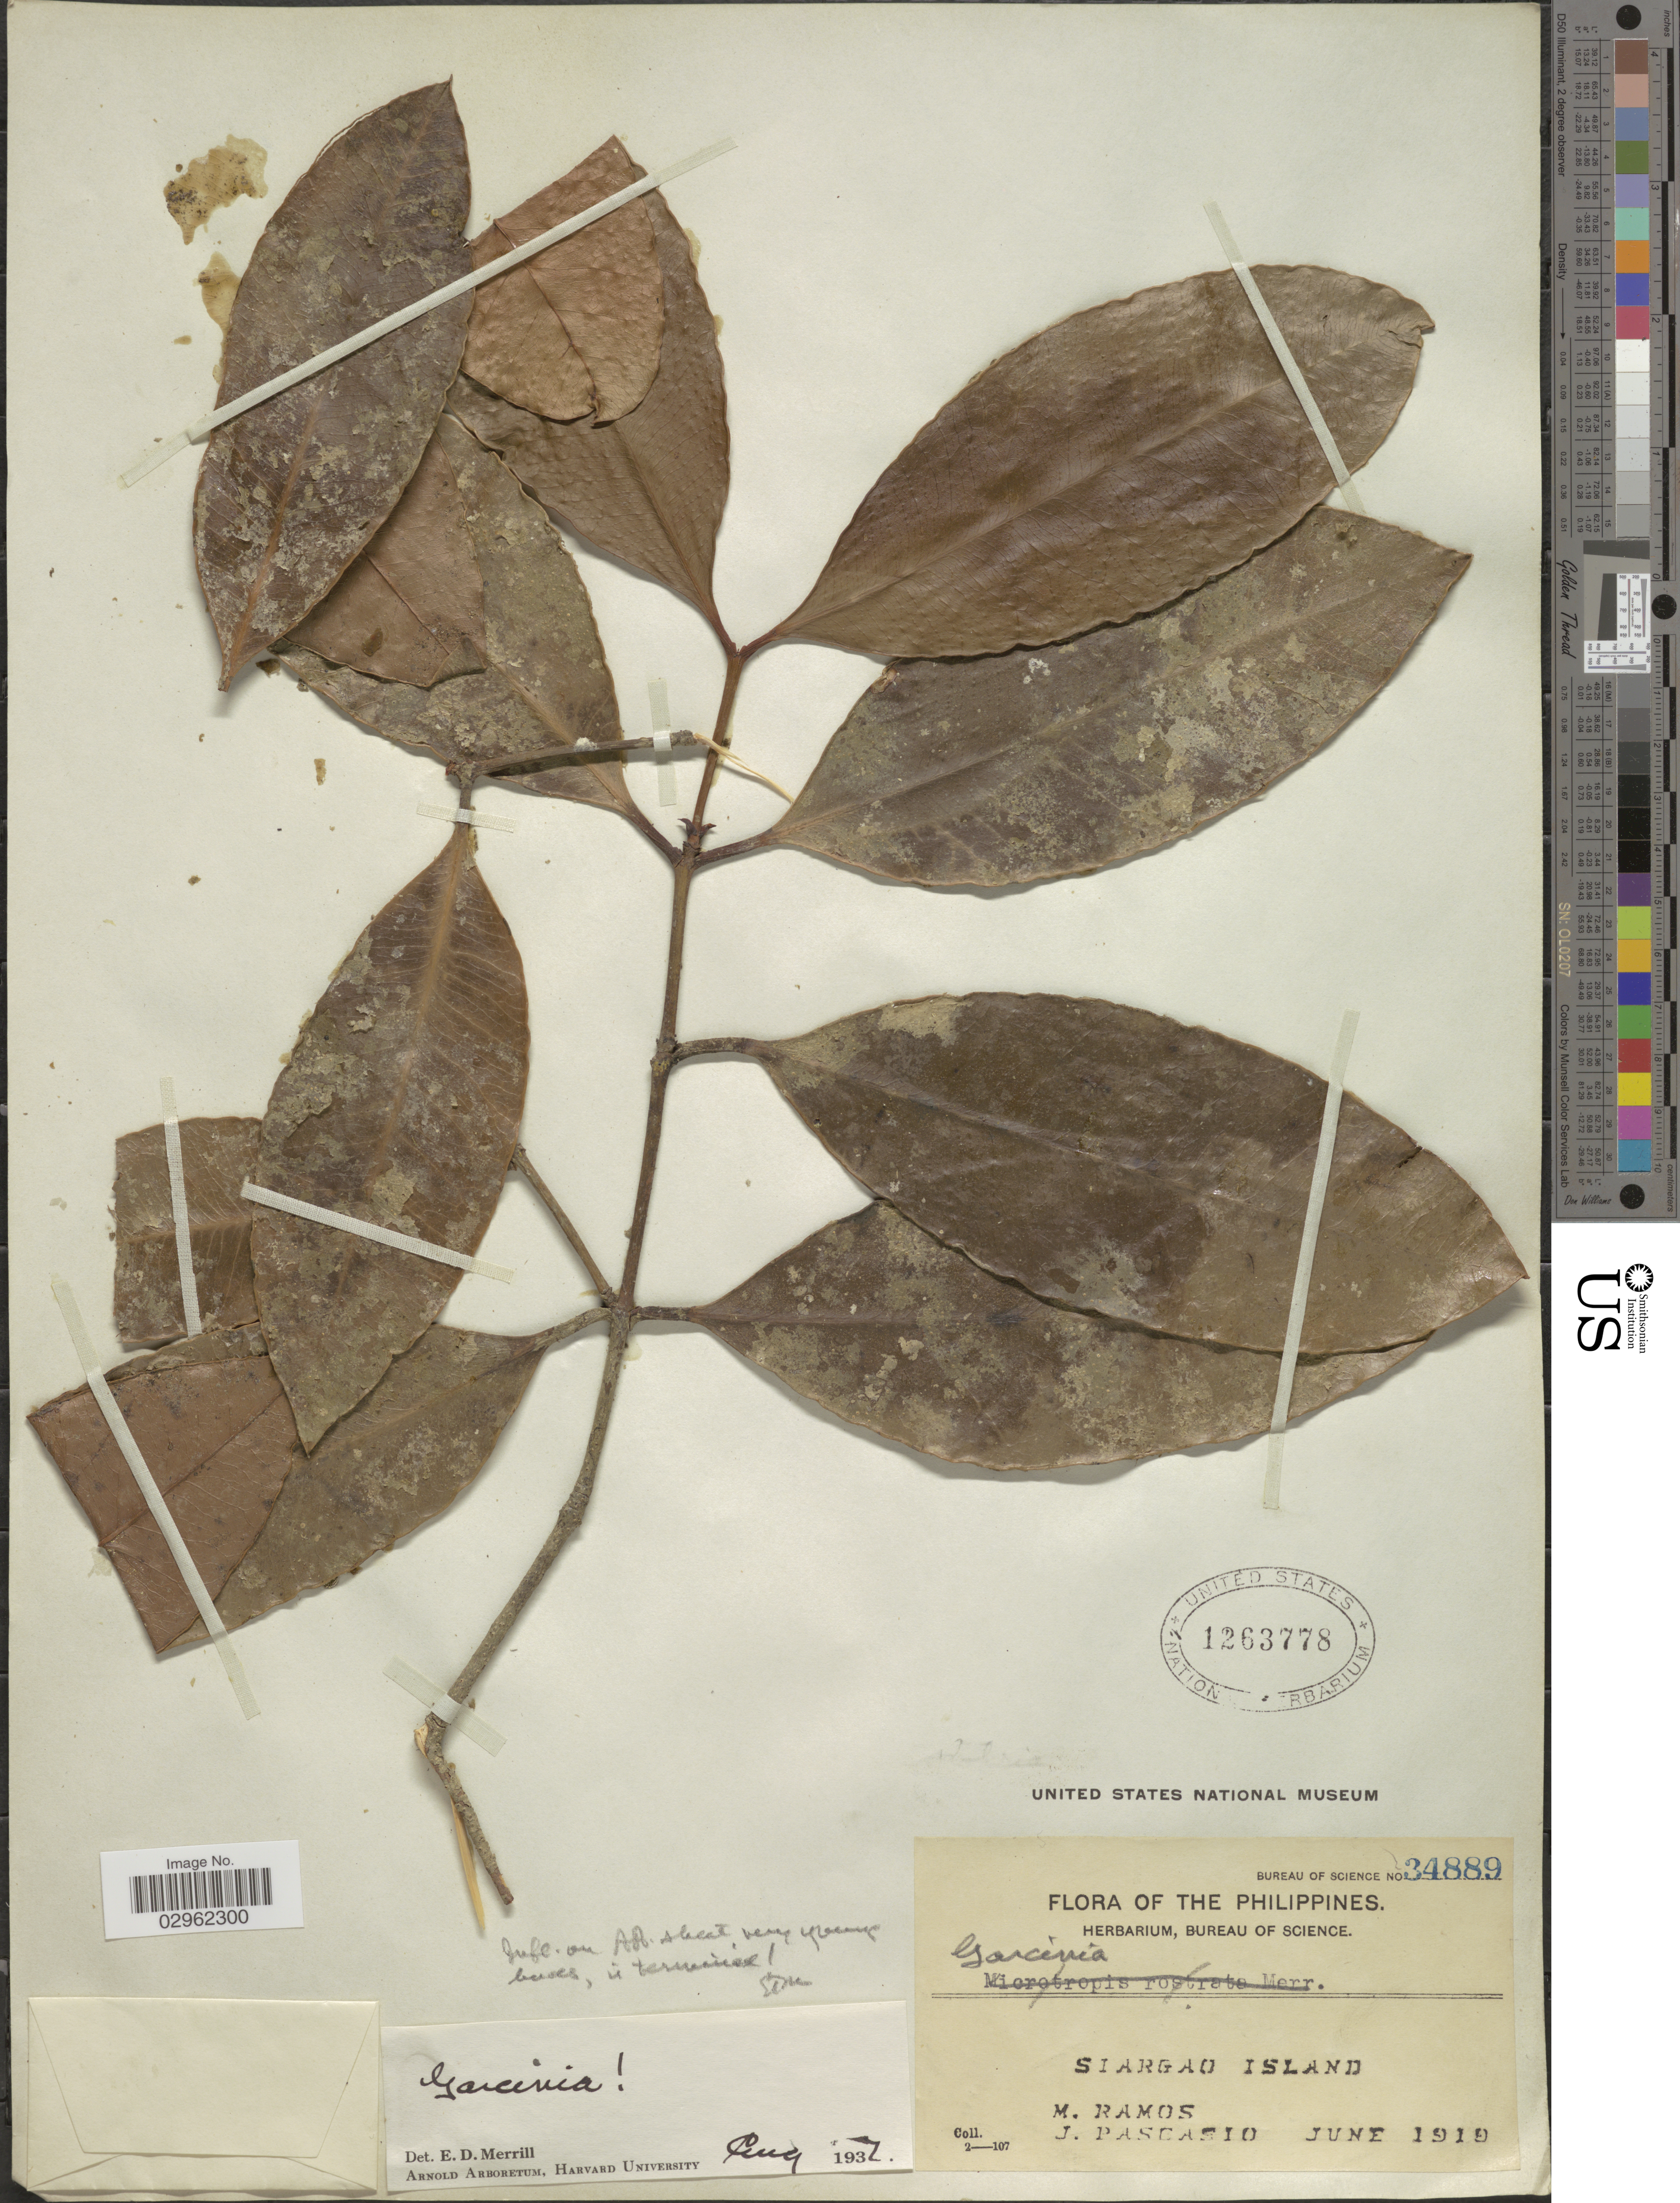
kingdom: Plantae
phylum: Tracheophyta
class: Magnoliopsida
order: Malpighiales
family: Clusiaceae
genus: Garcinia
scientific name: Garcinia sp.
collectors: M. Ramos & J. Pascasio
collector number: Bureau of Science 34889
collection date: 1919-06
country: Philippines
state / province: Caraga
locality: Siargao Island.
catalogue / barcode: US 1263778